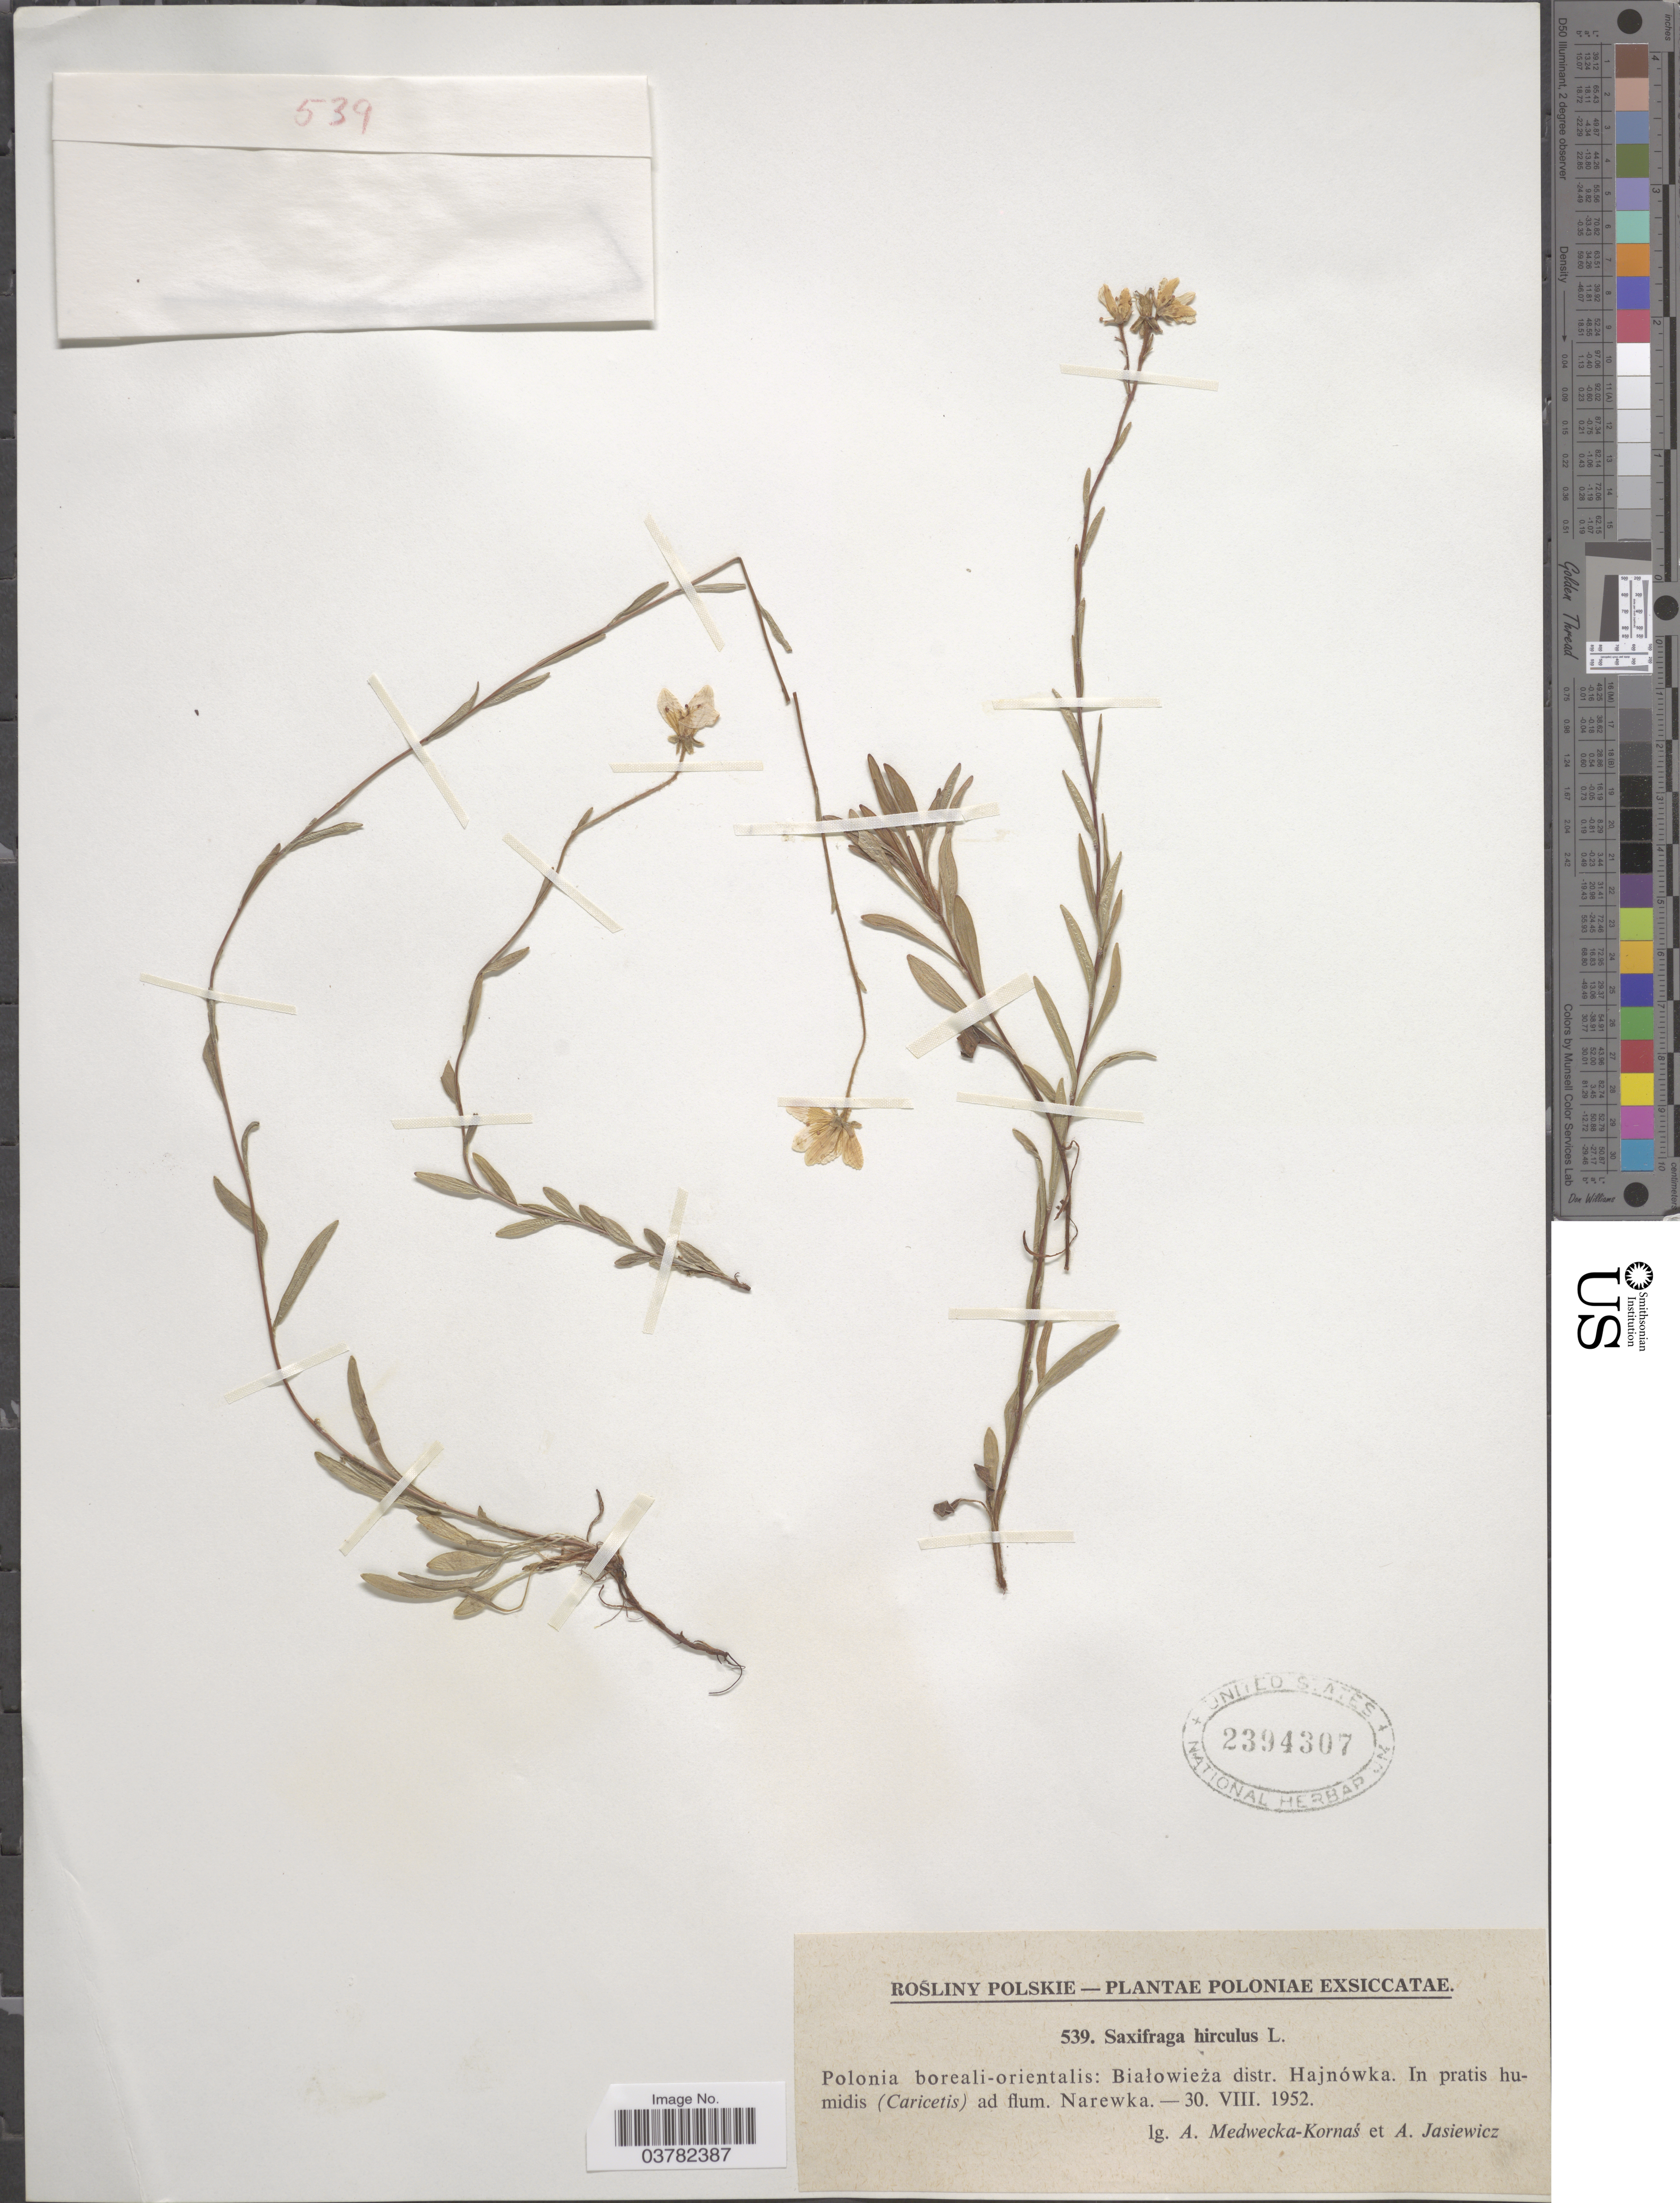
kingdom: Plantae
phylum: Tracheophyta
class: Magnoliopsida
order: Saxifragales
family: Saxifragaceae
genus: Saxifraga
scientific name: Saxifraga hirculus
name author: L.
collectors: A. Kmedwecka-Kornas & A. Jasiewicz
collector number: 539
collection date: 1952-08-30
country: Poland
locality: Polonia boreali-orientalis: Białowieza distr. Hajnówka. In pratis humidis ad flum. Narewka.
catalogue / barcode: US 2394307